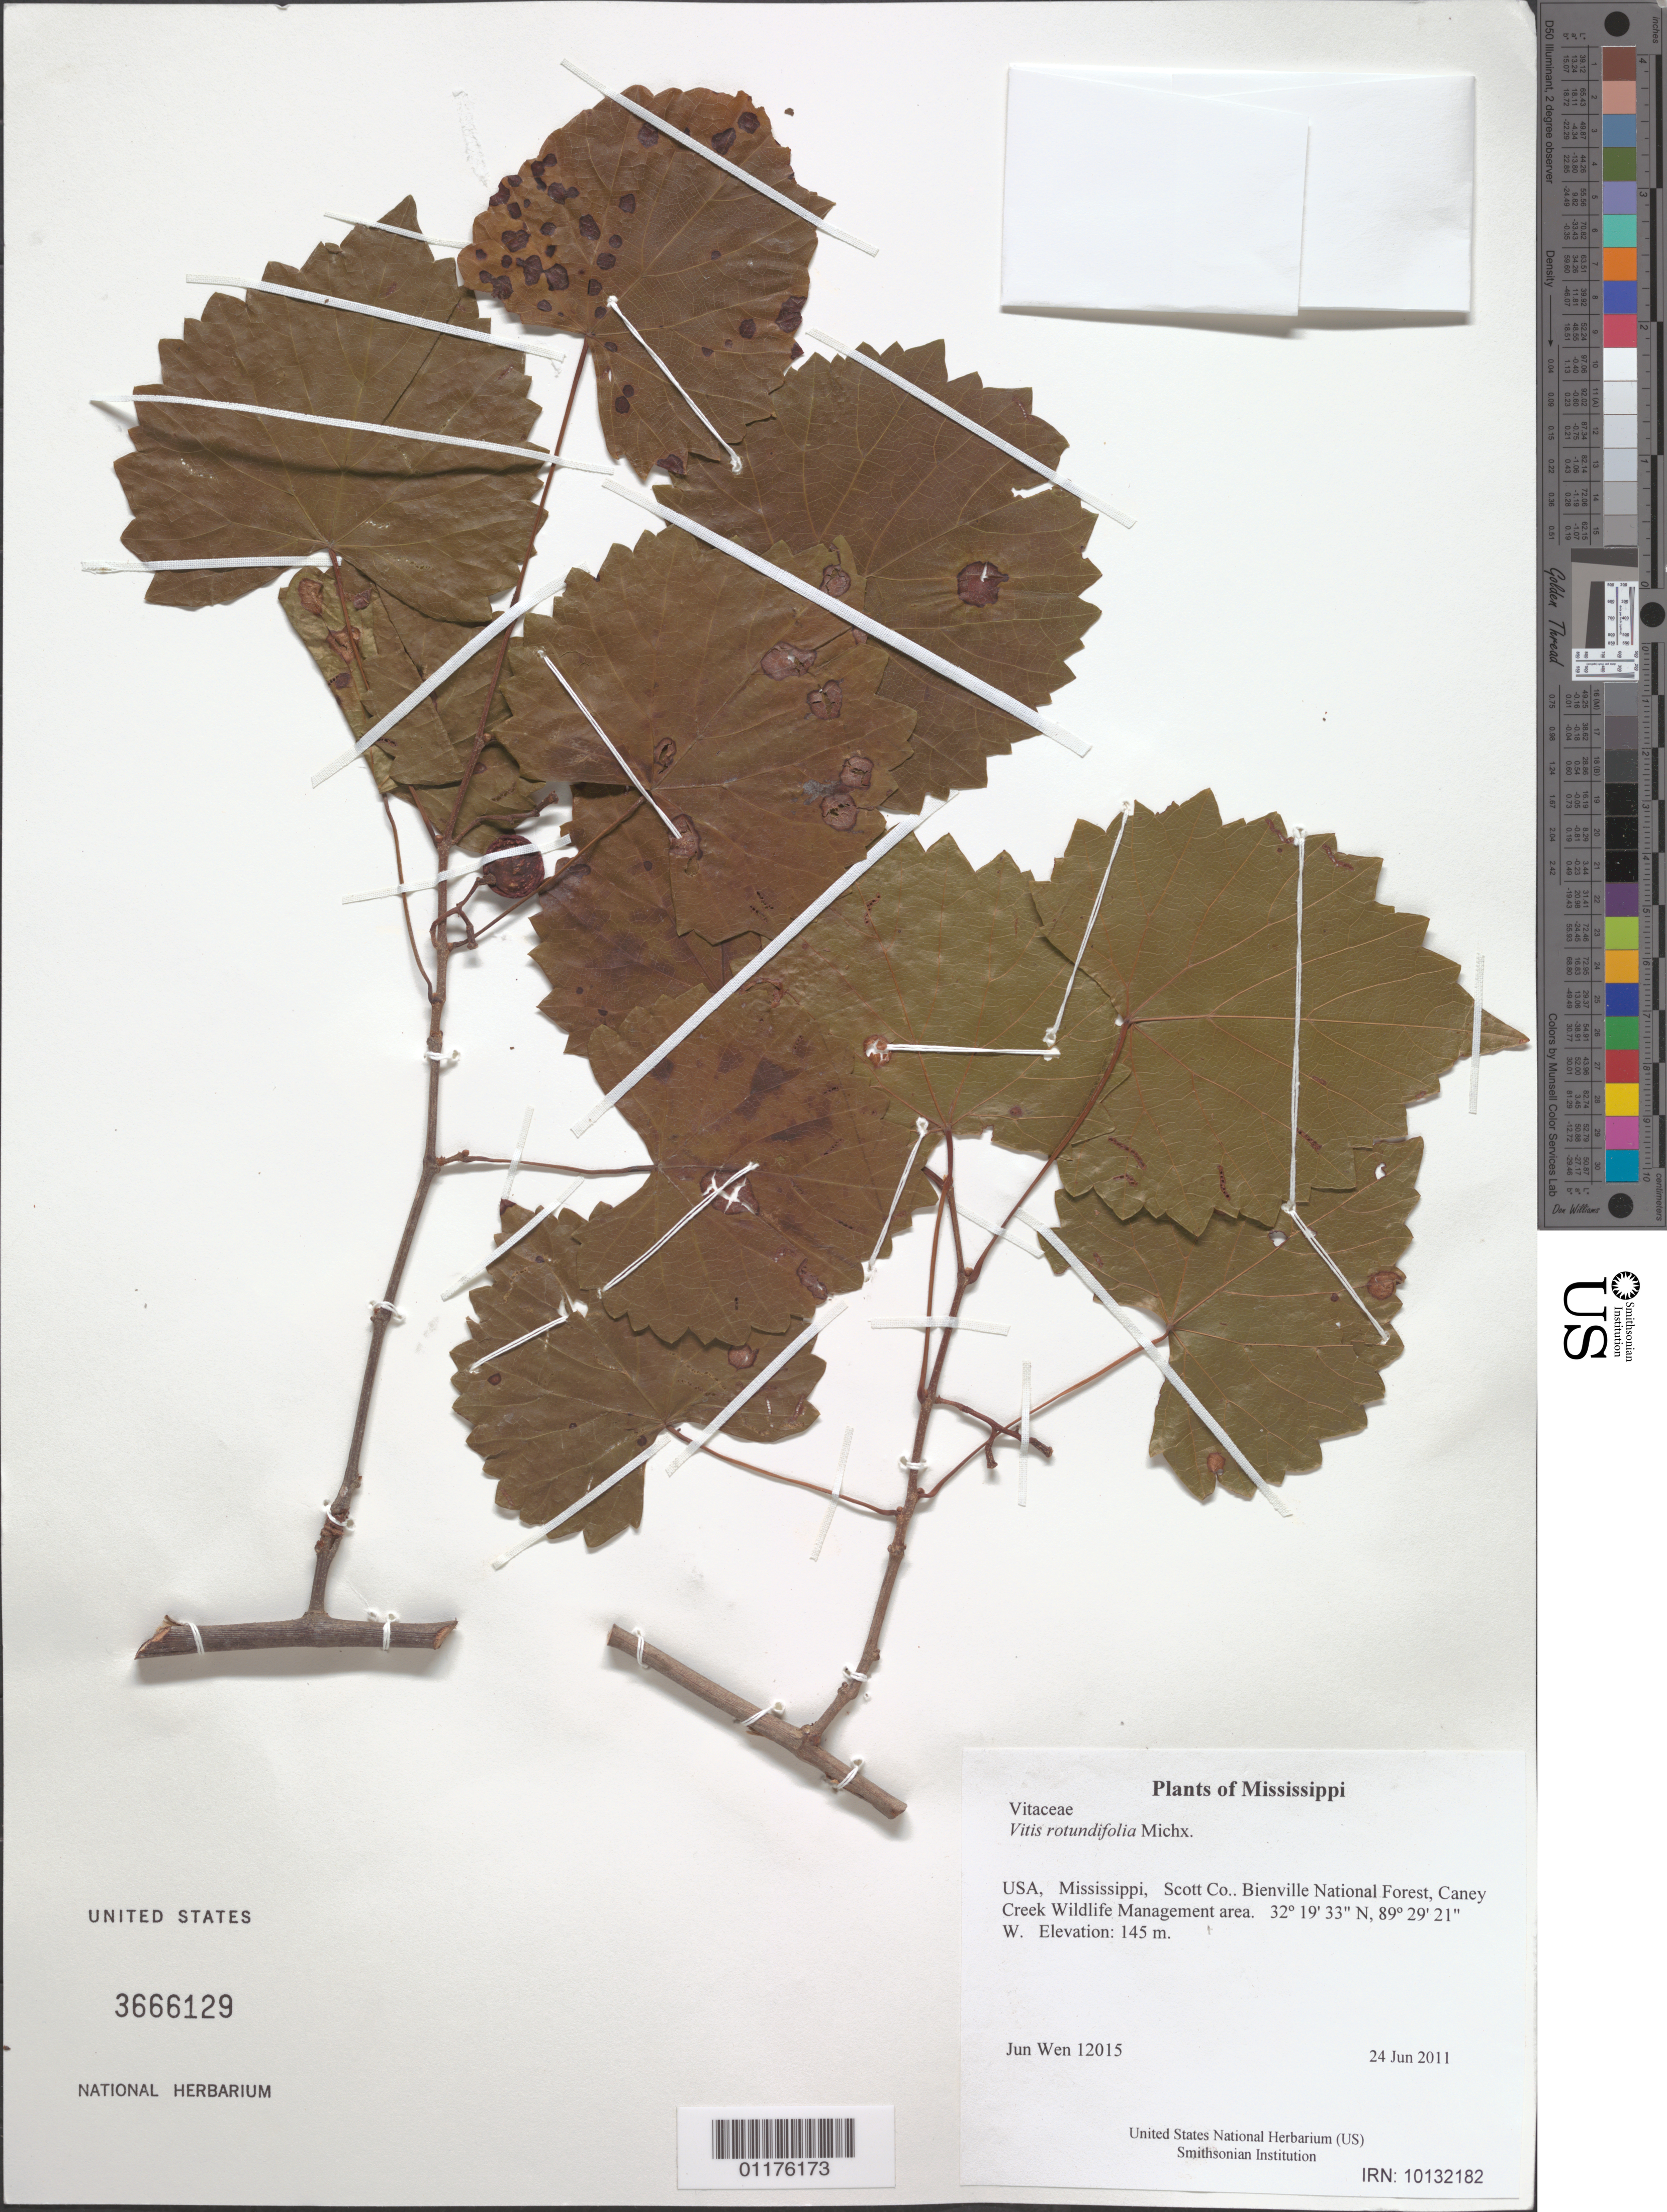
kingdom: Plantae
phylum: Tracheophyta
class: Magnoliopsida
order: Vitales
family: Vitaceae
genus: Vitis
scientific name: Vitis rotundifolia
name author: Michx.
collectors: J. Wen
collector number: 12015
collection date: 2011-06-24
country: United States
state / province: Mississippi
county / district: Scott Co.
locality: Bienville National Forest, Caney Creek Wildlife Management area.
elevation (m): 145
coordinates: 32 19.545 N, 89 29.344 W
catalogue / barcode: US 3666129